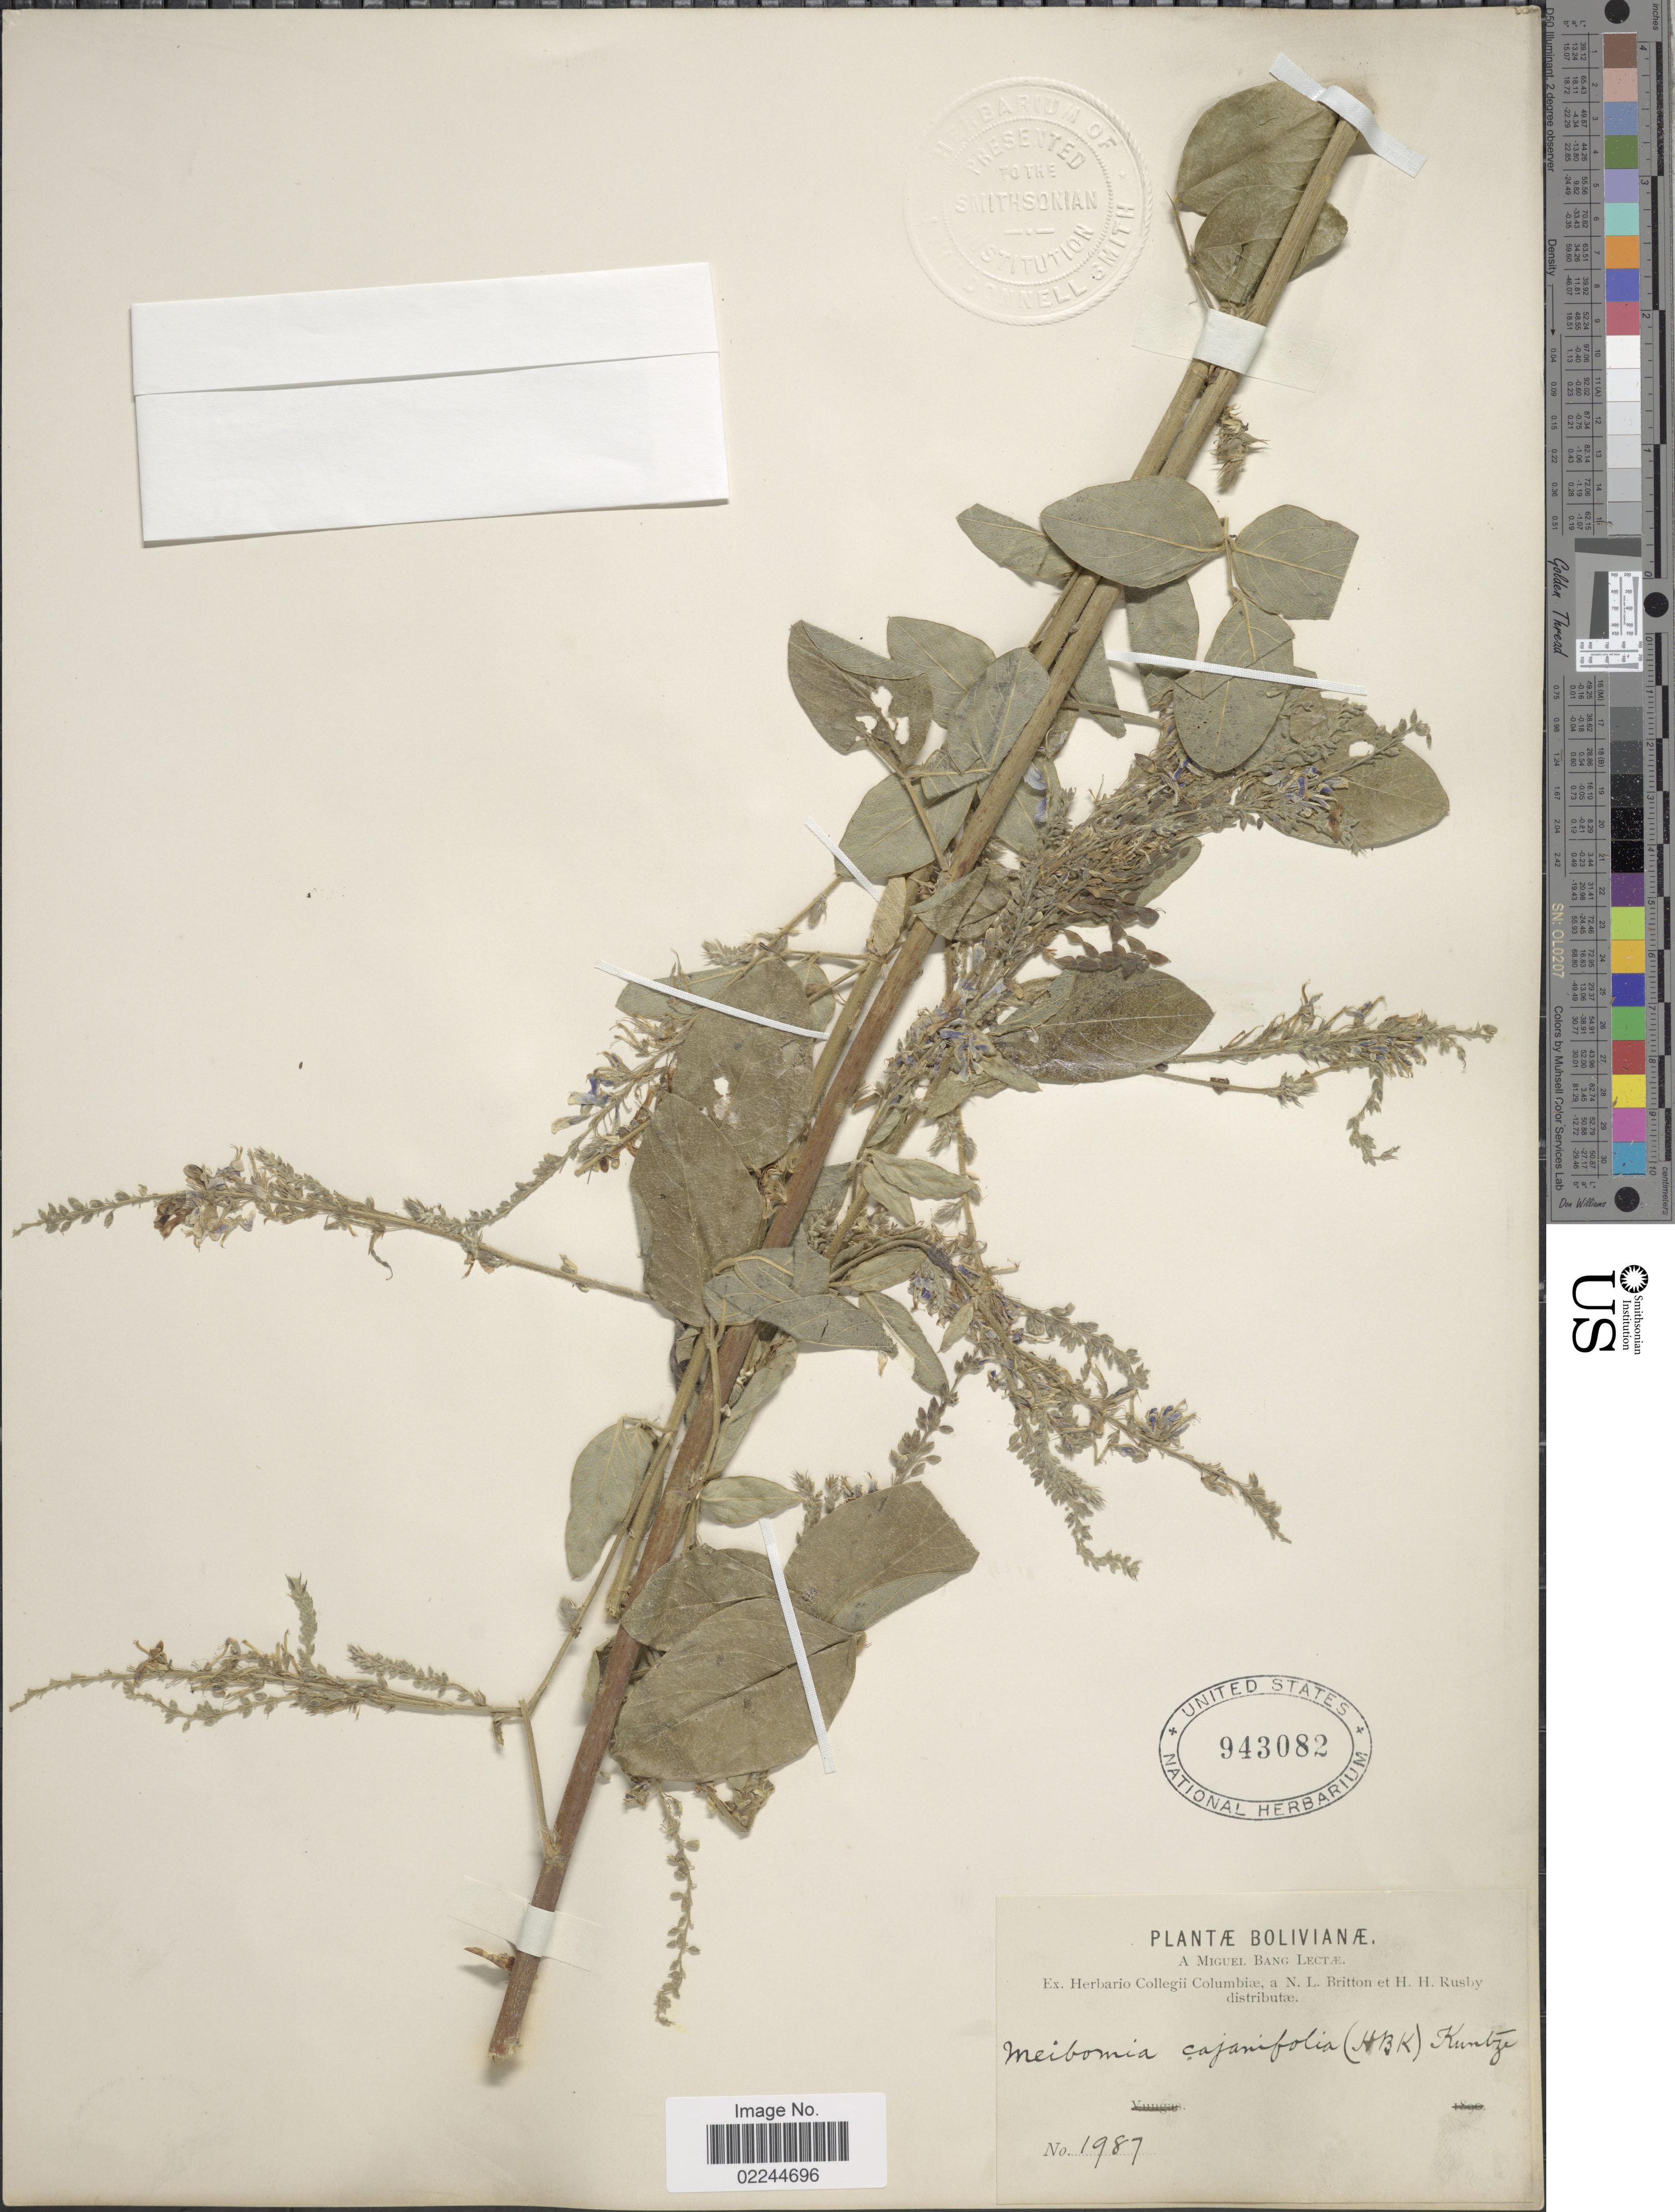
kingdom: Plantae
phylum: Tracheophyta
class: Magnoliopsida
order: Fabales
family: Fabaceae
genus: Desmodium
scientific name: Desmodium cajanifolium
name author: (Kunth) DC.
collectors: M. Bang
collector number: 1987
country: Bolivia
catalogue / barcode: US 943082